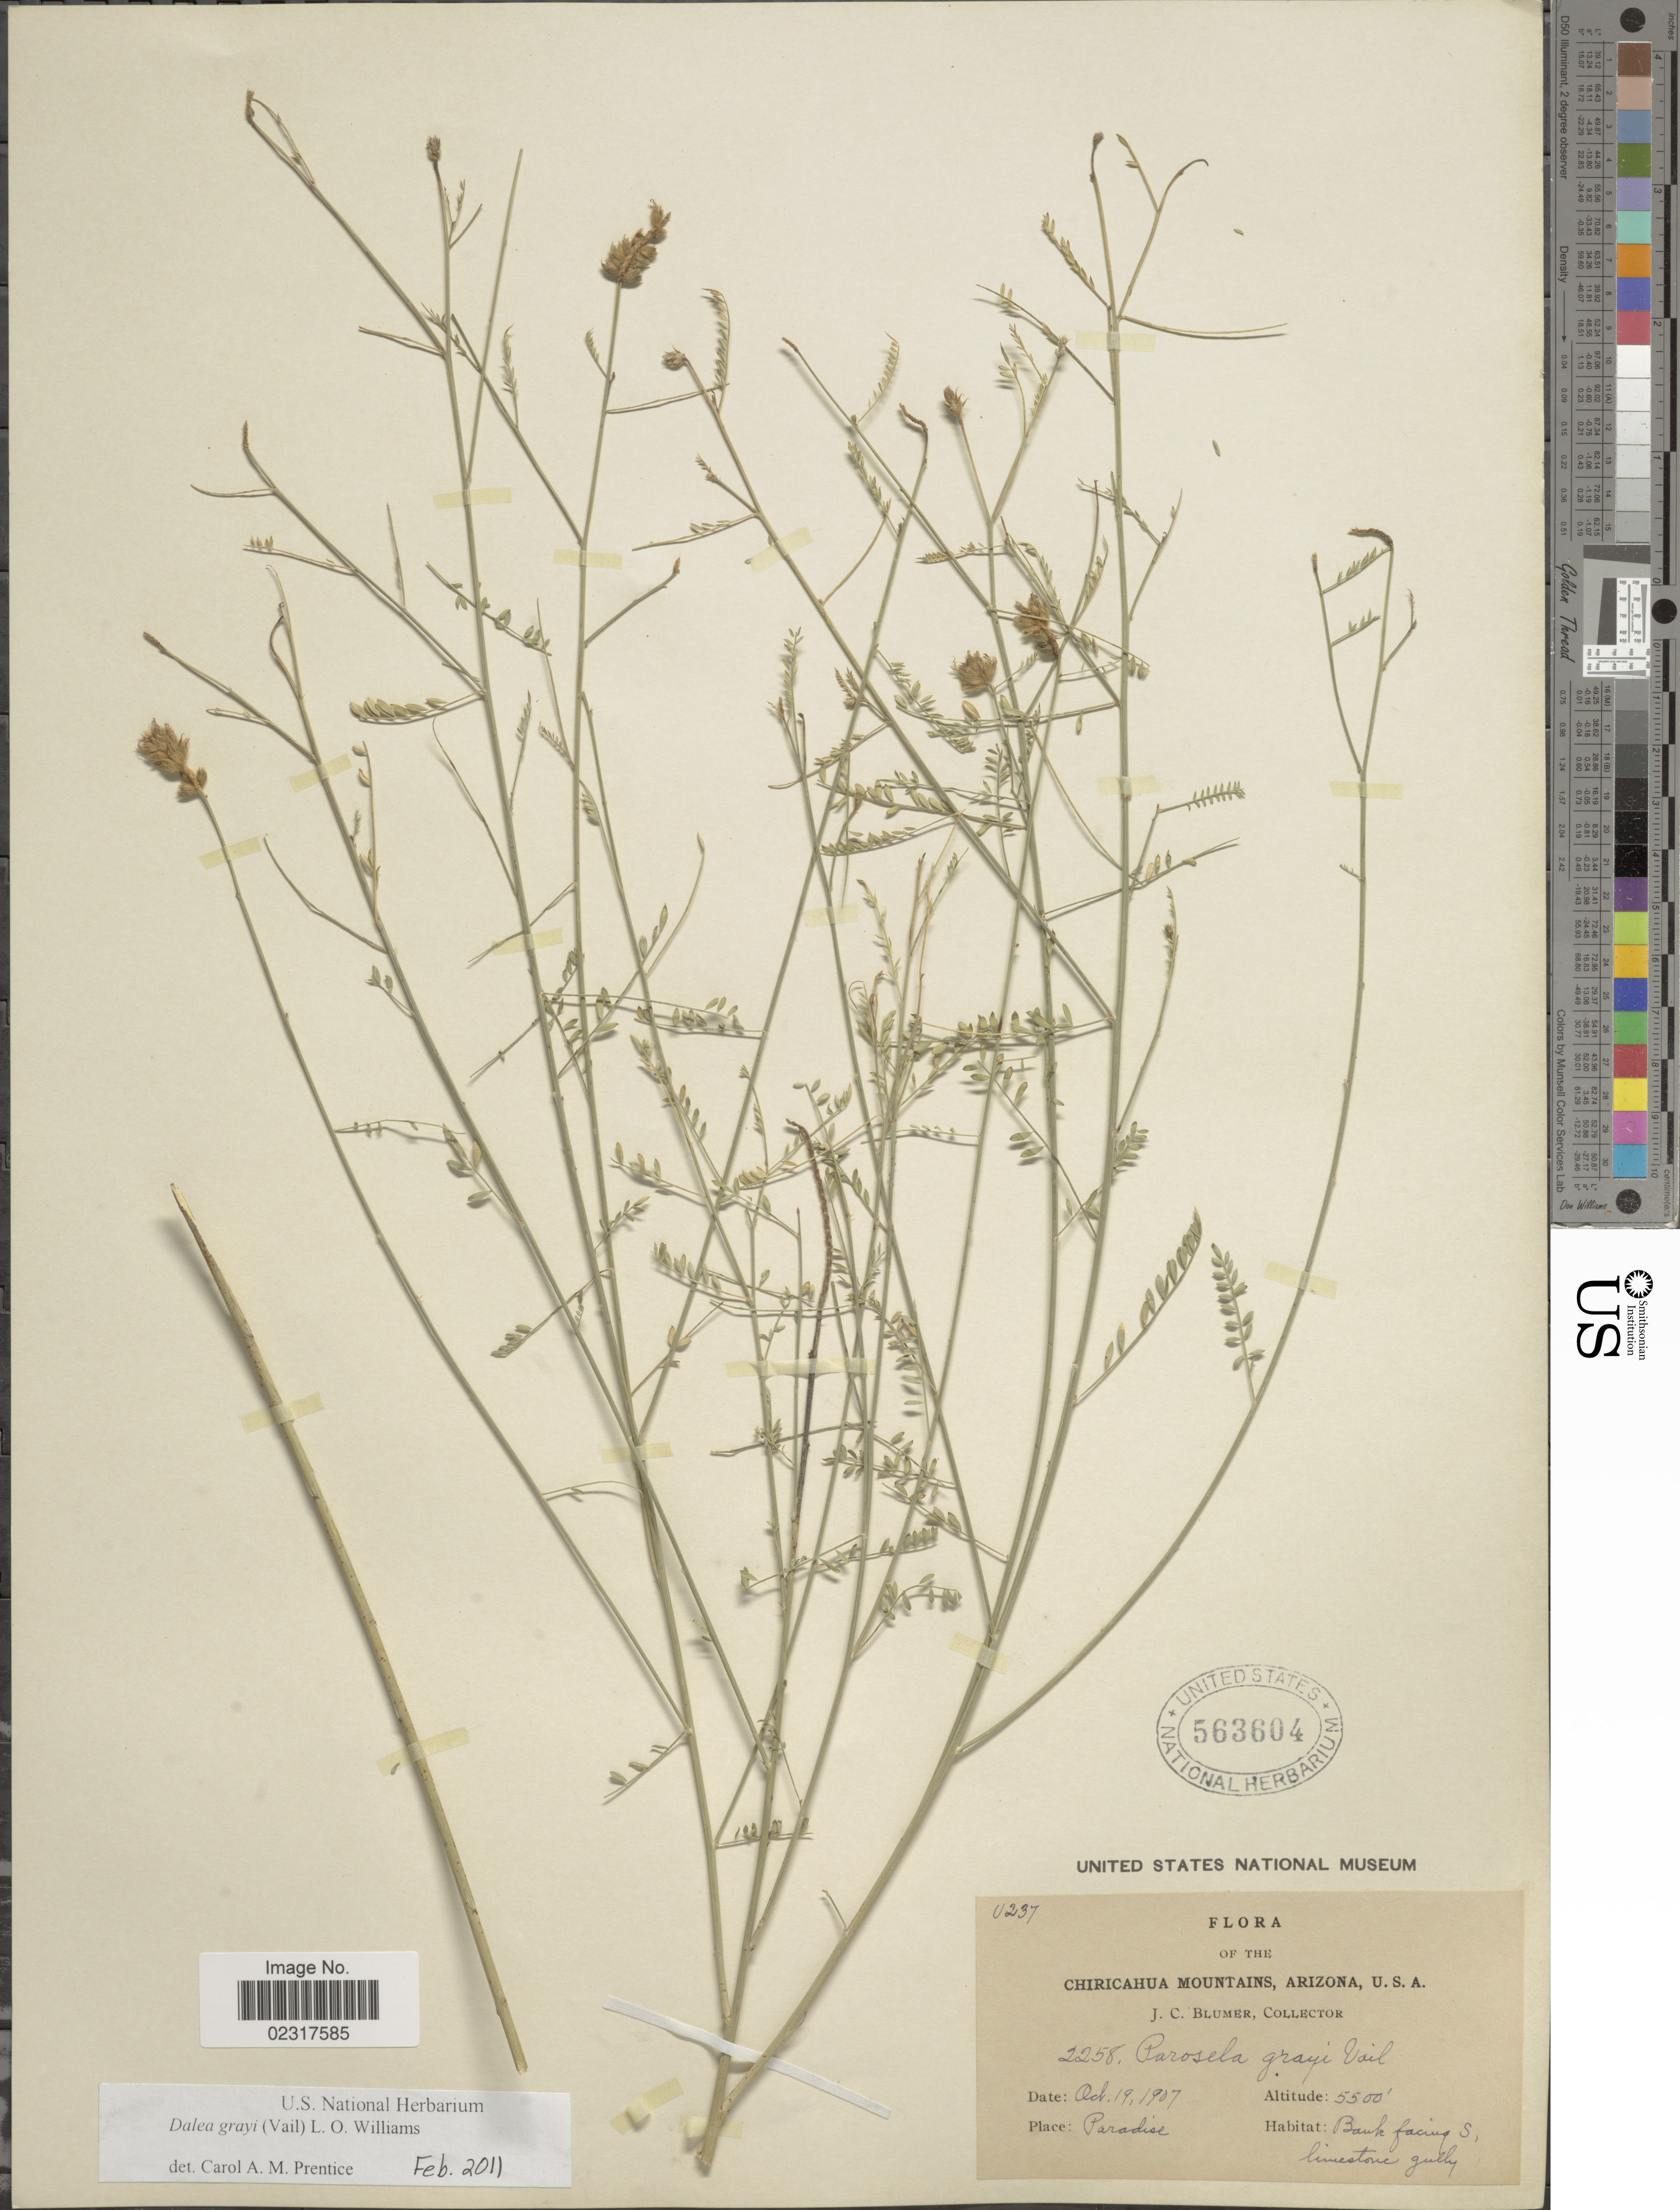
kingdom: Plantae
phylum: Tracheophyta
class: Magnoliopsida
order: Fabales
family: Fabaceae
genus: Dalea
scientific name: Dalea grayi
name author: (Vail) L.O. Williams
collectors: J. C. Blumer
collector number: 2258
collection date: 1907-10-19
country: United States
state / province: Arizona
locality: Chiricahua Mountains, U.S.A., Paradise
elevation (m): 1676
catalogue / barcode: US 563604